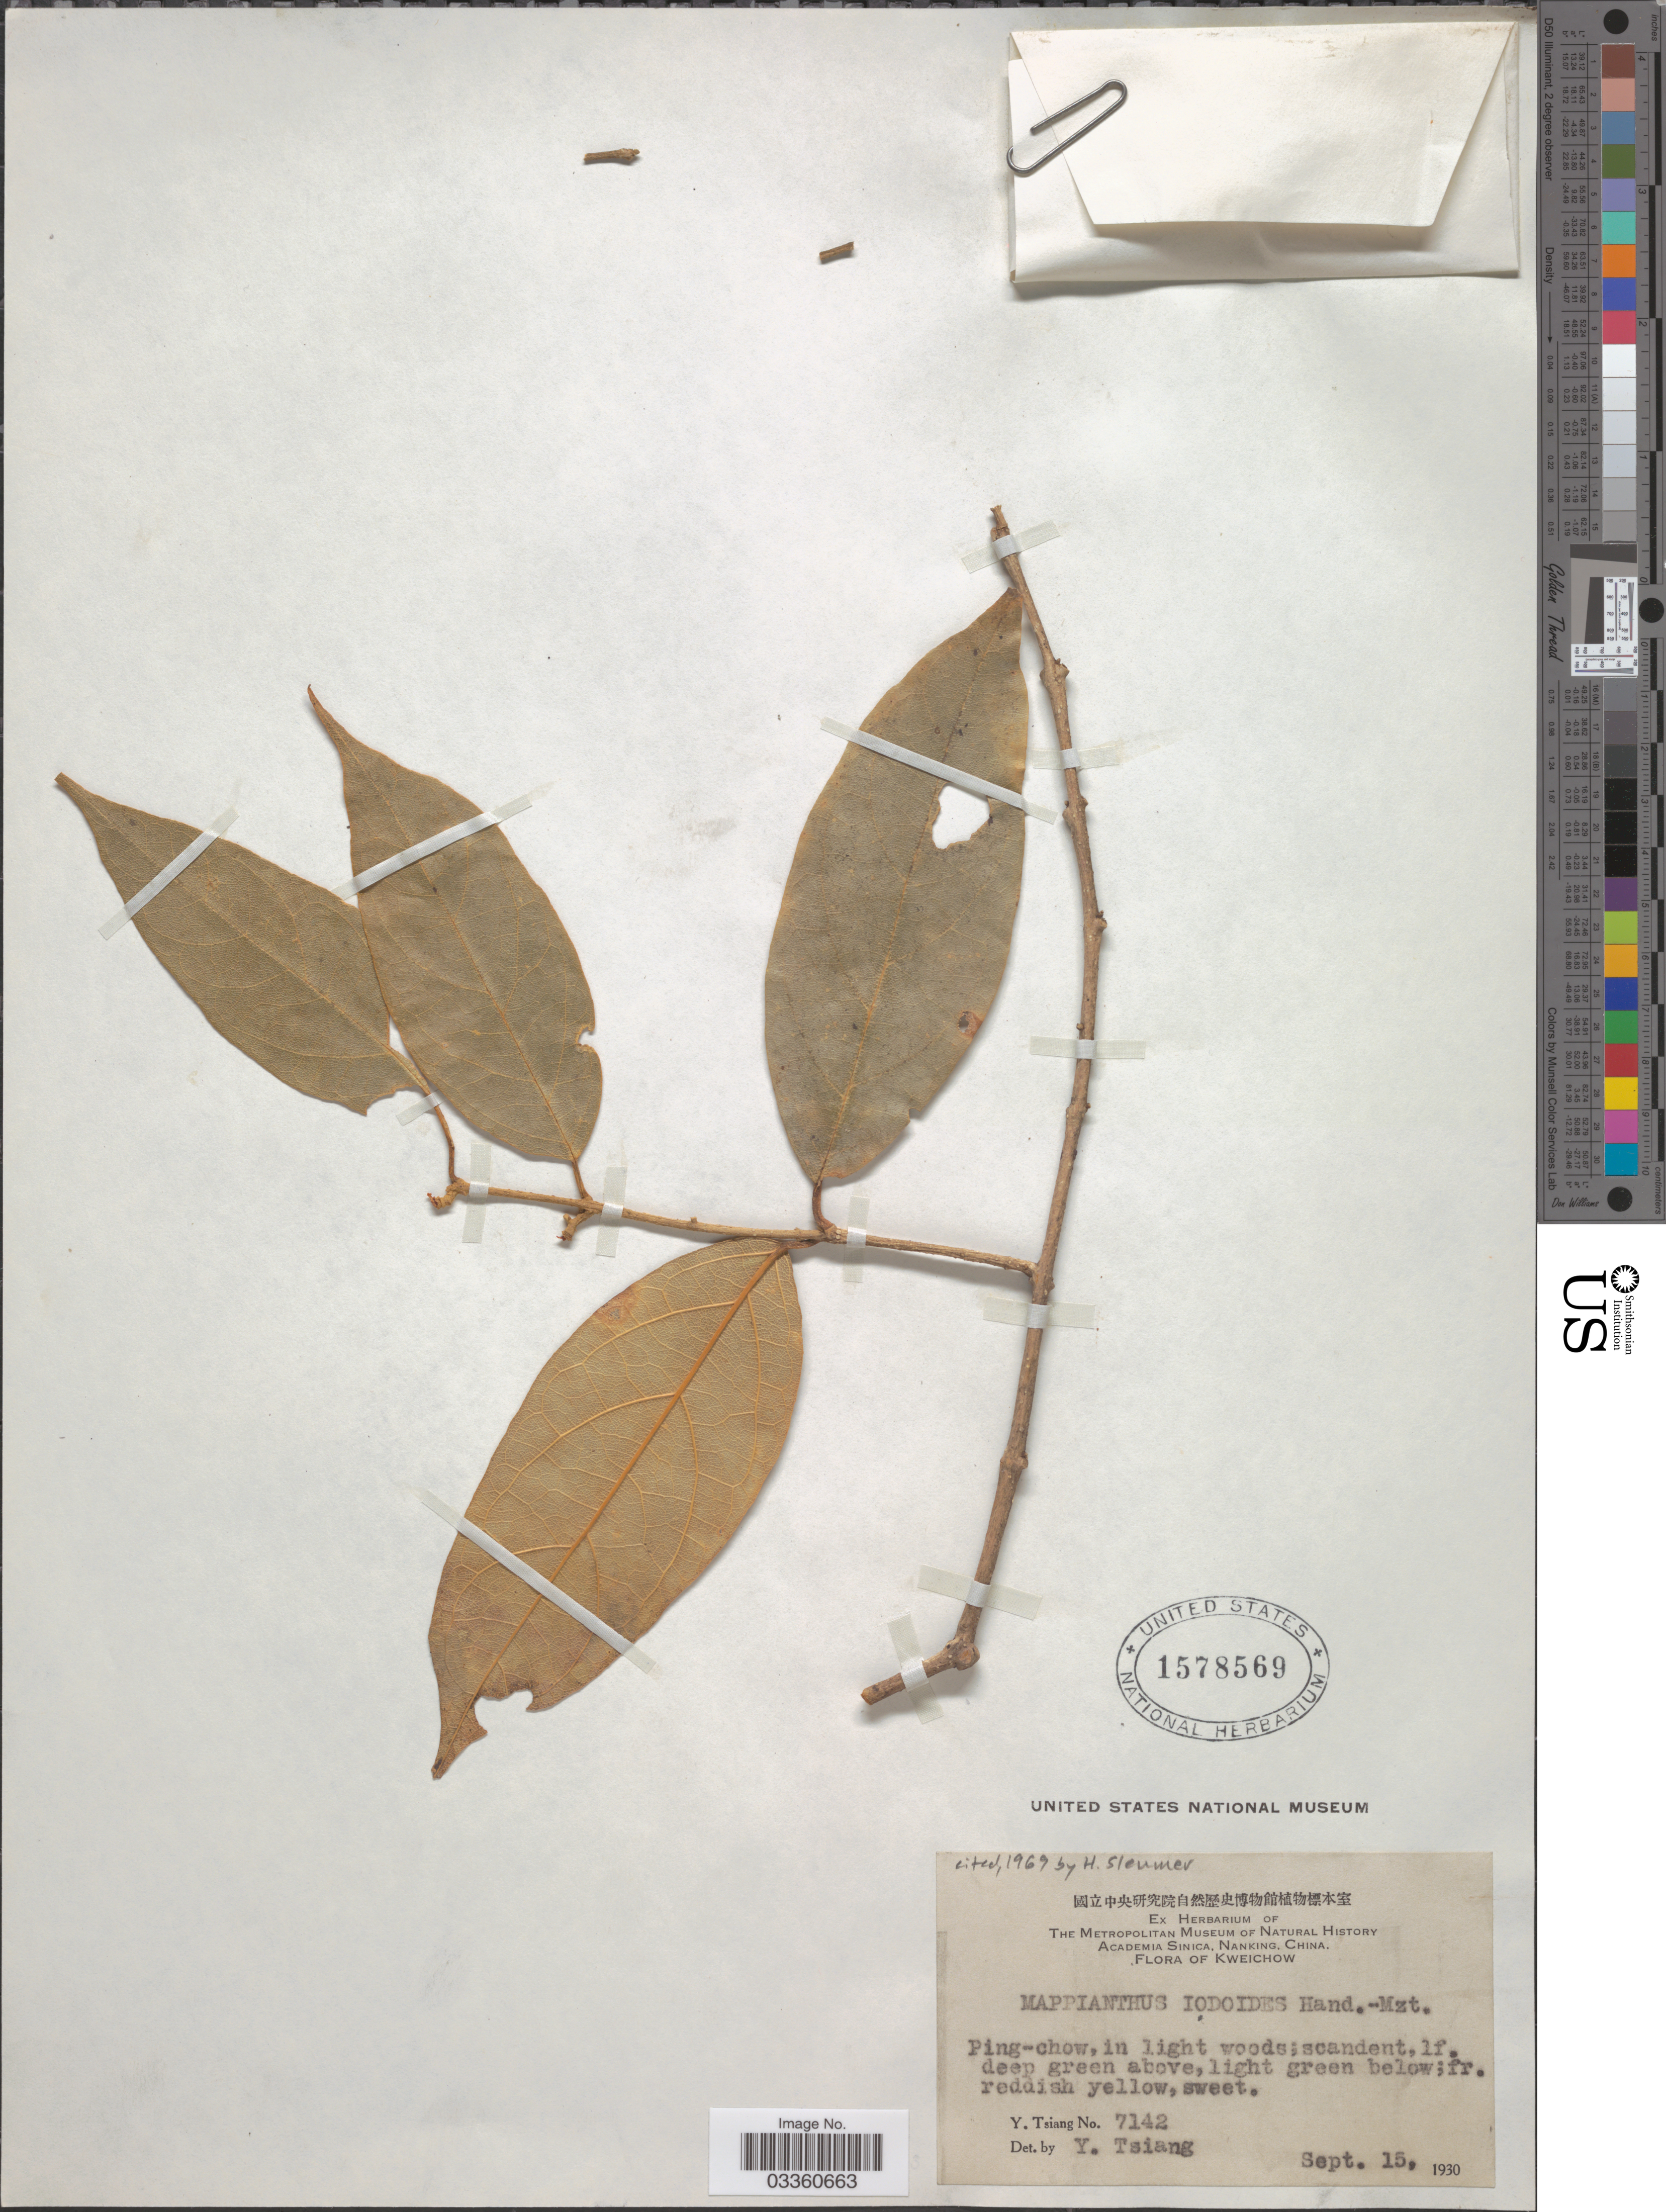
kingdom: Plantae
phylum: Tracheophyta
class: Magnoliopsida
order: Icacinales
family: Icacinaceae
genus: Mappianthus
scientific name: Mappianthus iodoides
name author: Hand.-Mazz.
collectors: Y. Tsiang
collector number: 7142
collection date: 1930-09-15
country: China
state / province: Guizhou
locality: Kweichow, Ping-Chow.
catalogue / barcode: US 1578569